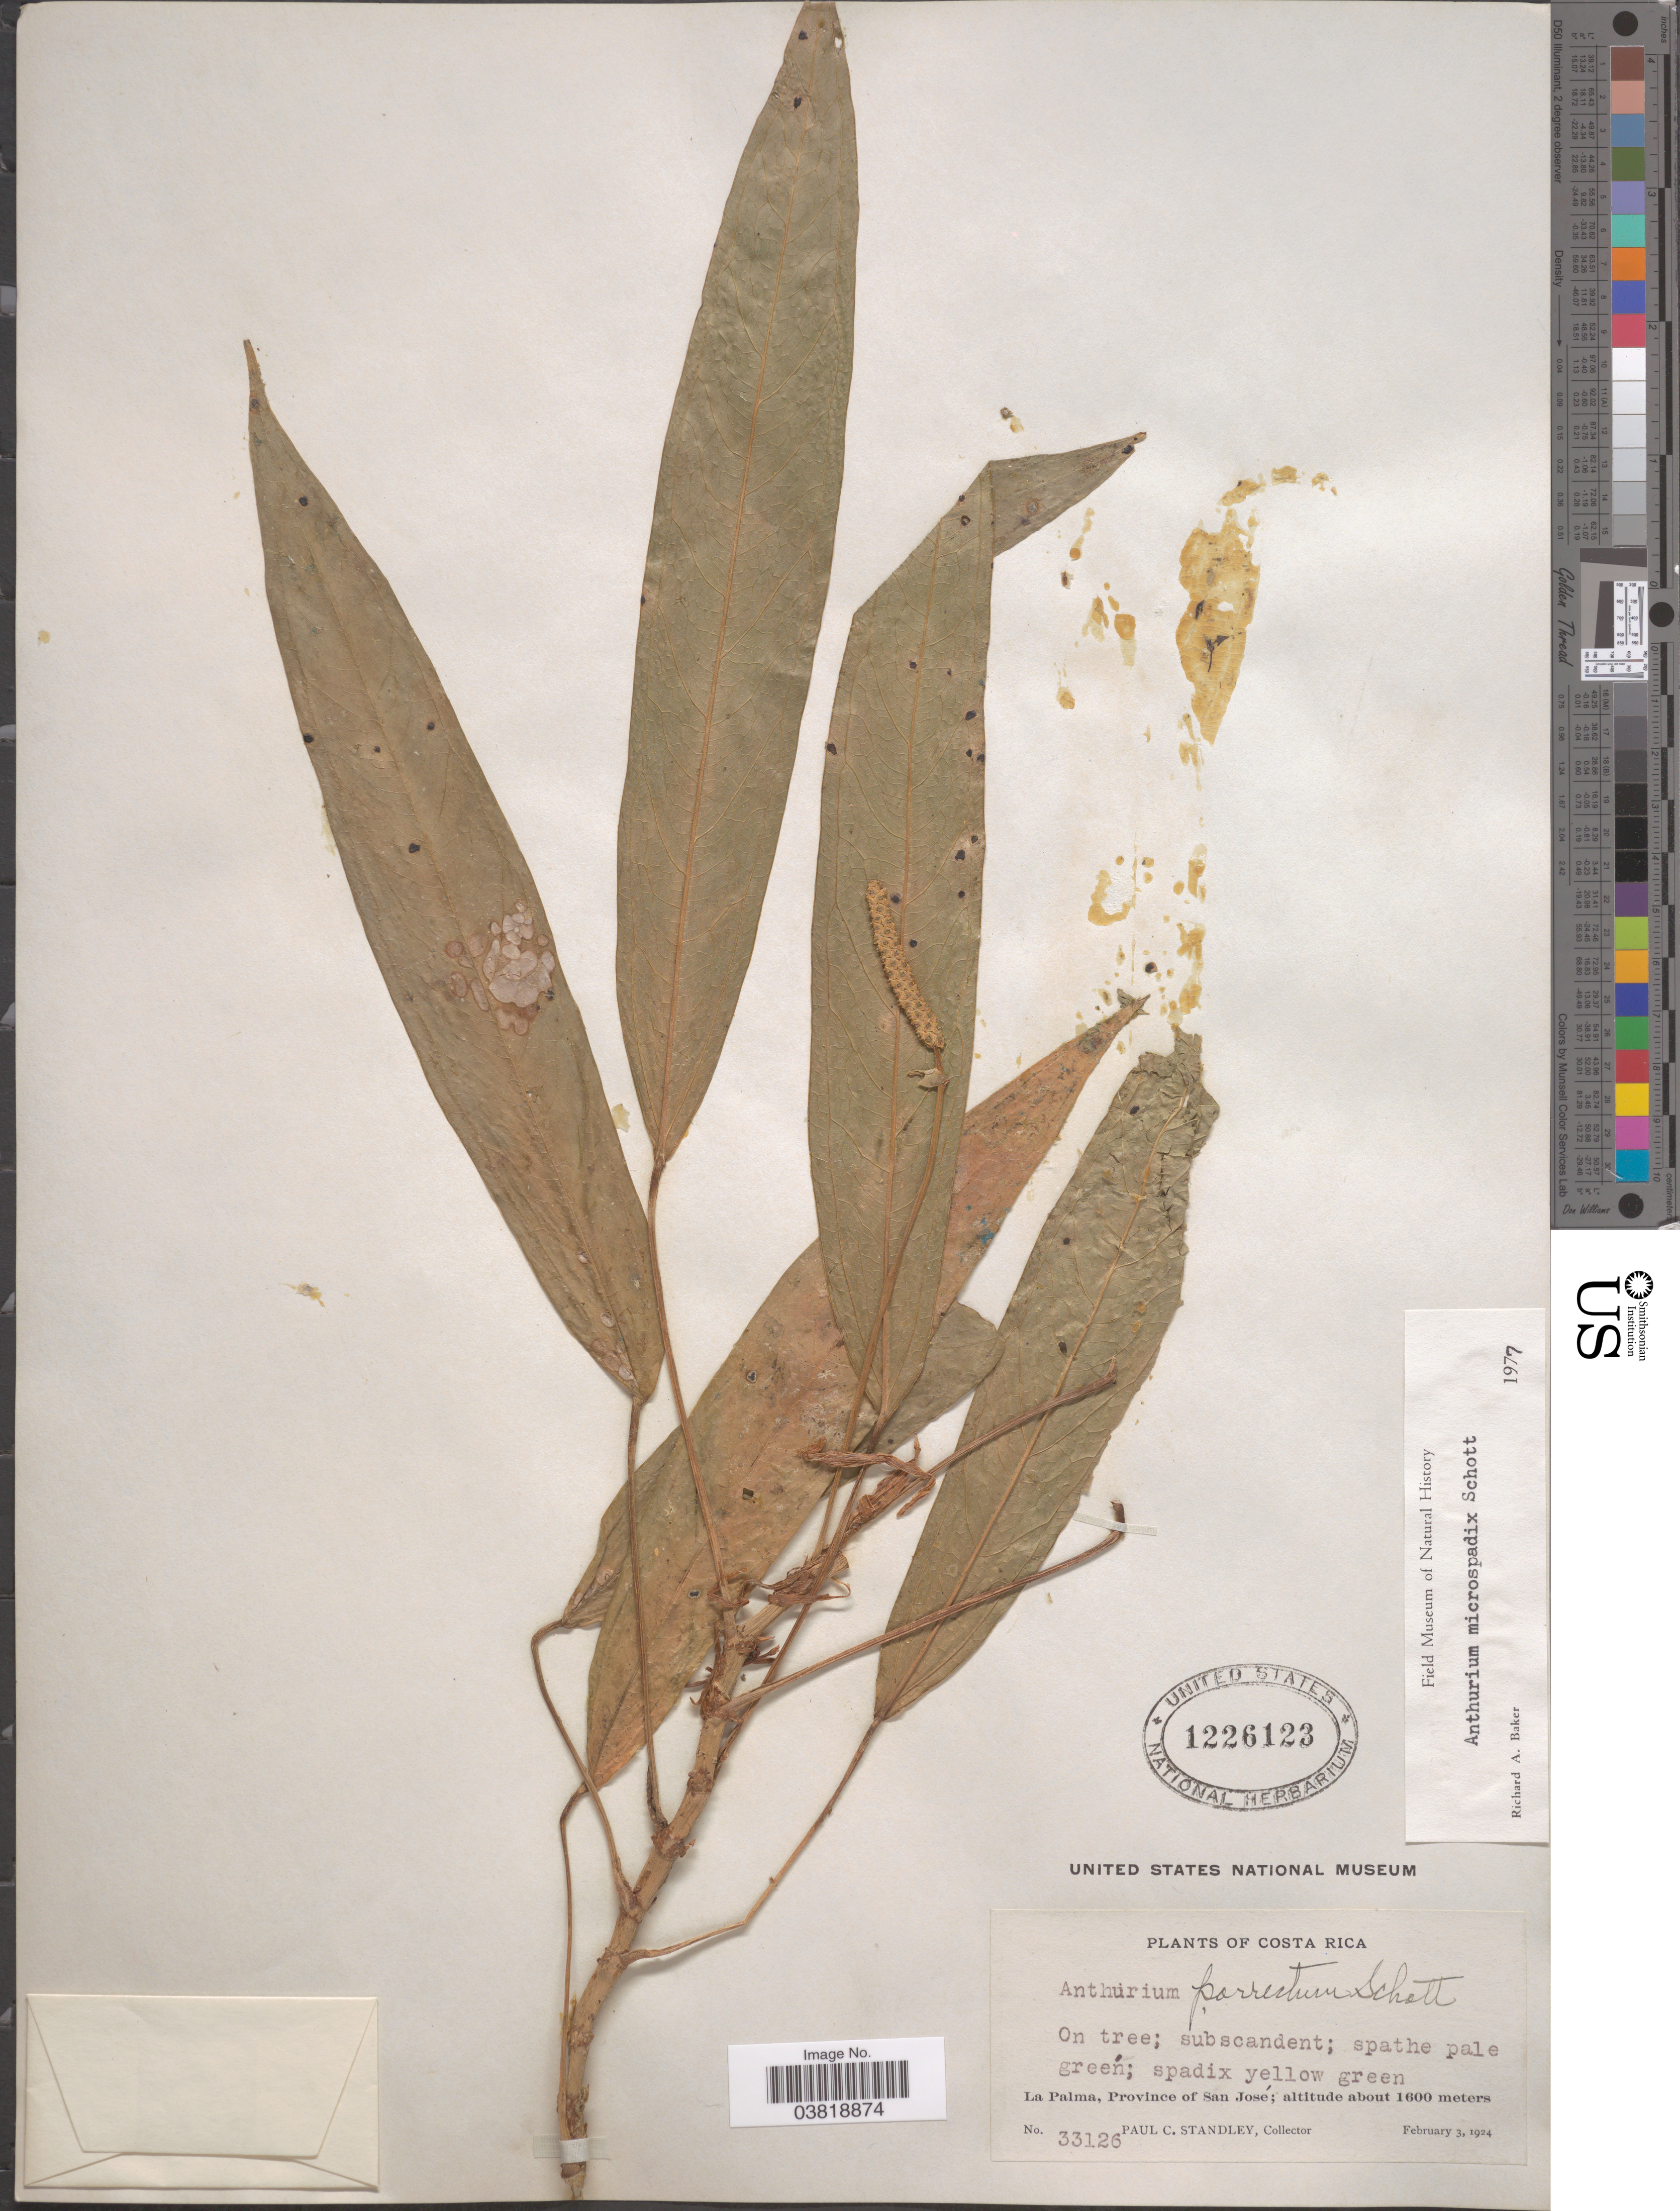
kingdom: Plantae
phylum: Tracheophyta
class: Liliopsida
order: Alismatales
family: Araceae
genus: Anthurium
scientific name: Anthurium microspadix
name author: Schott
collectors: P. C. Standley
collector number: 33126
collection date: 1924-02-03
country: Costa Rica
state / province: San José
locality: La Palma.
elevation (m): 1600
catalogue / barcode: US 1226123